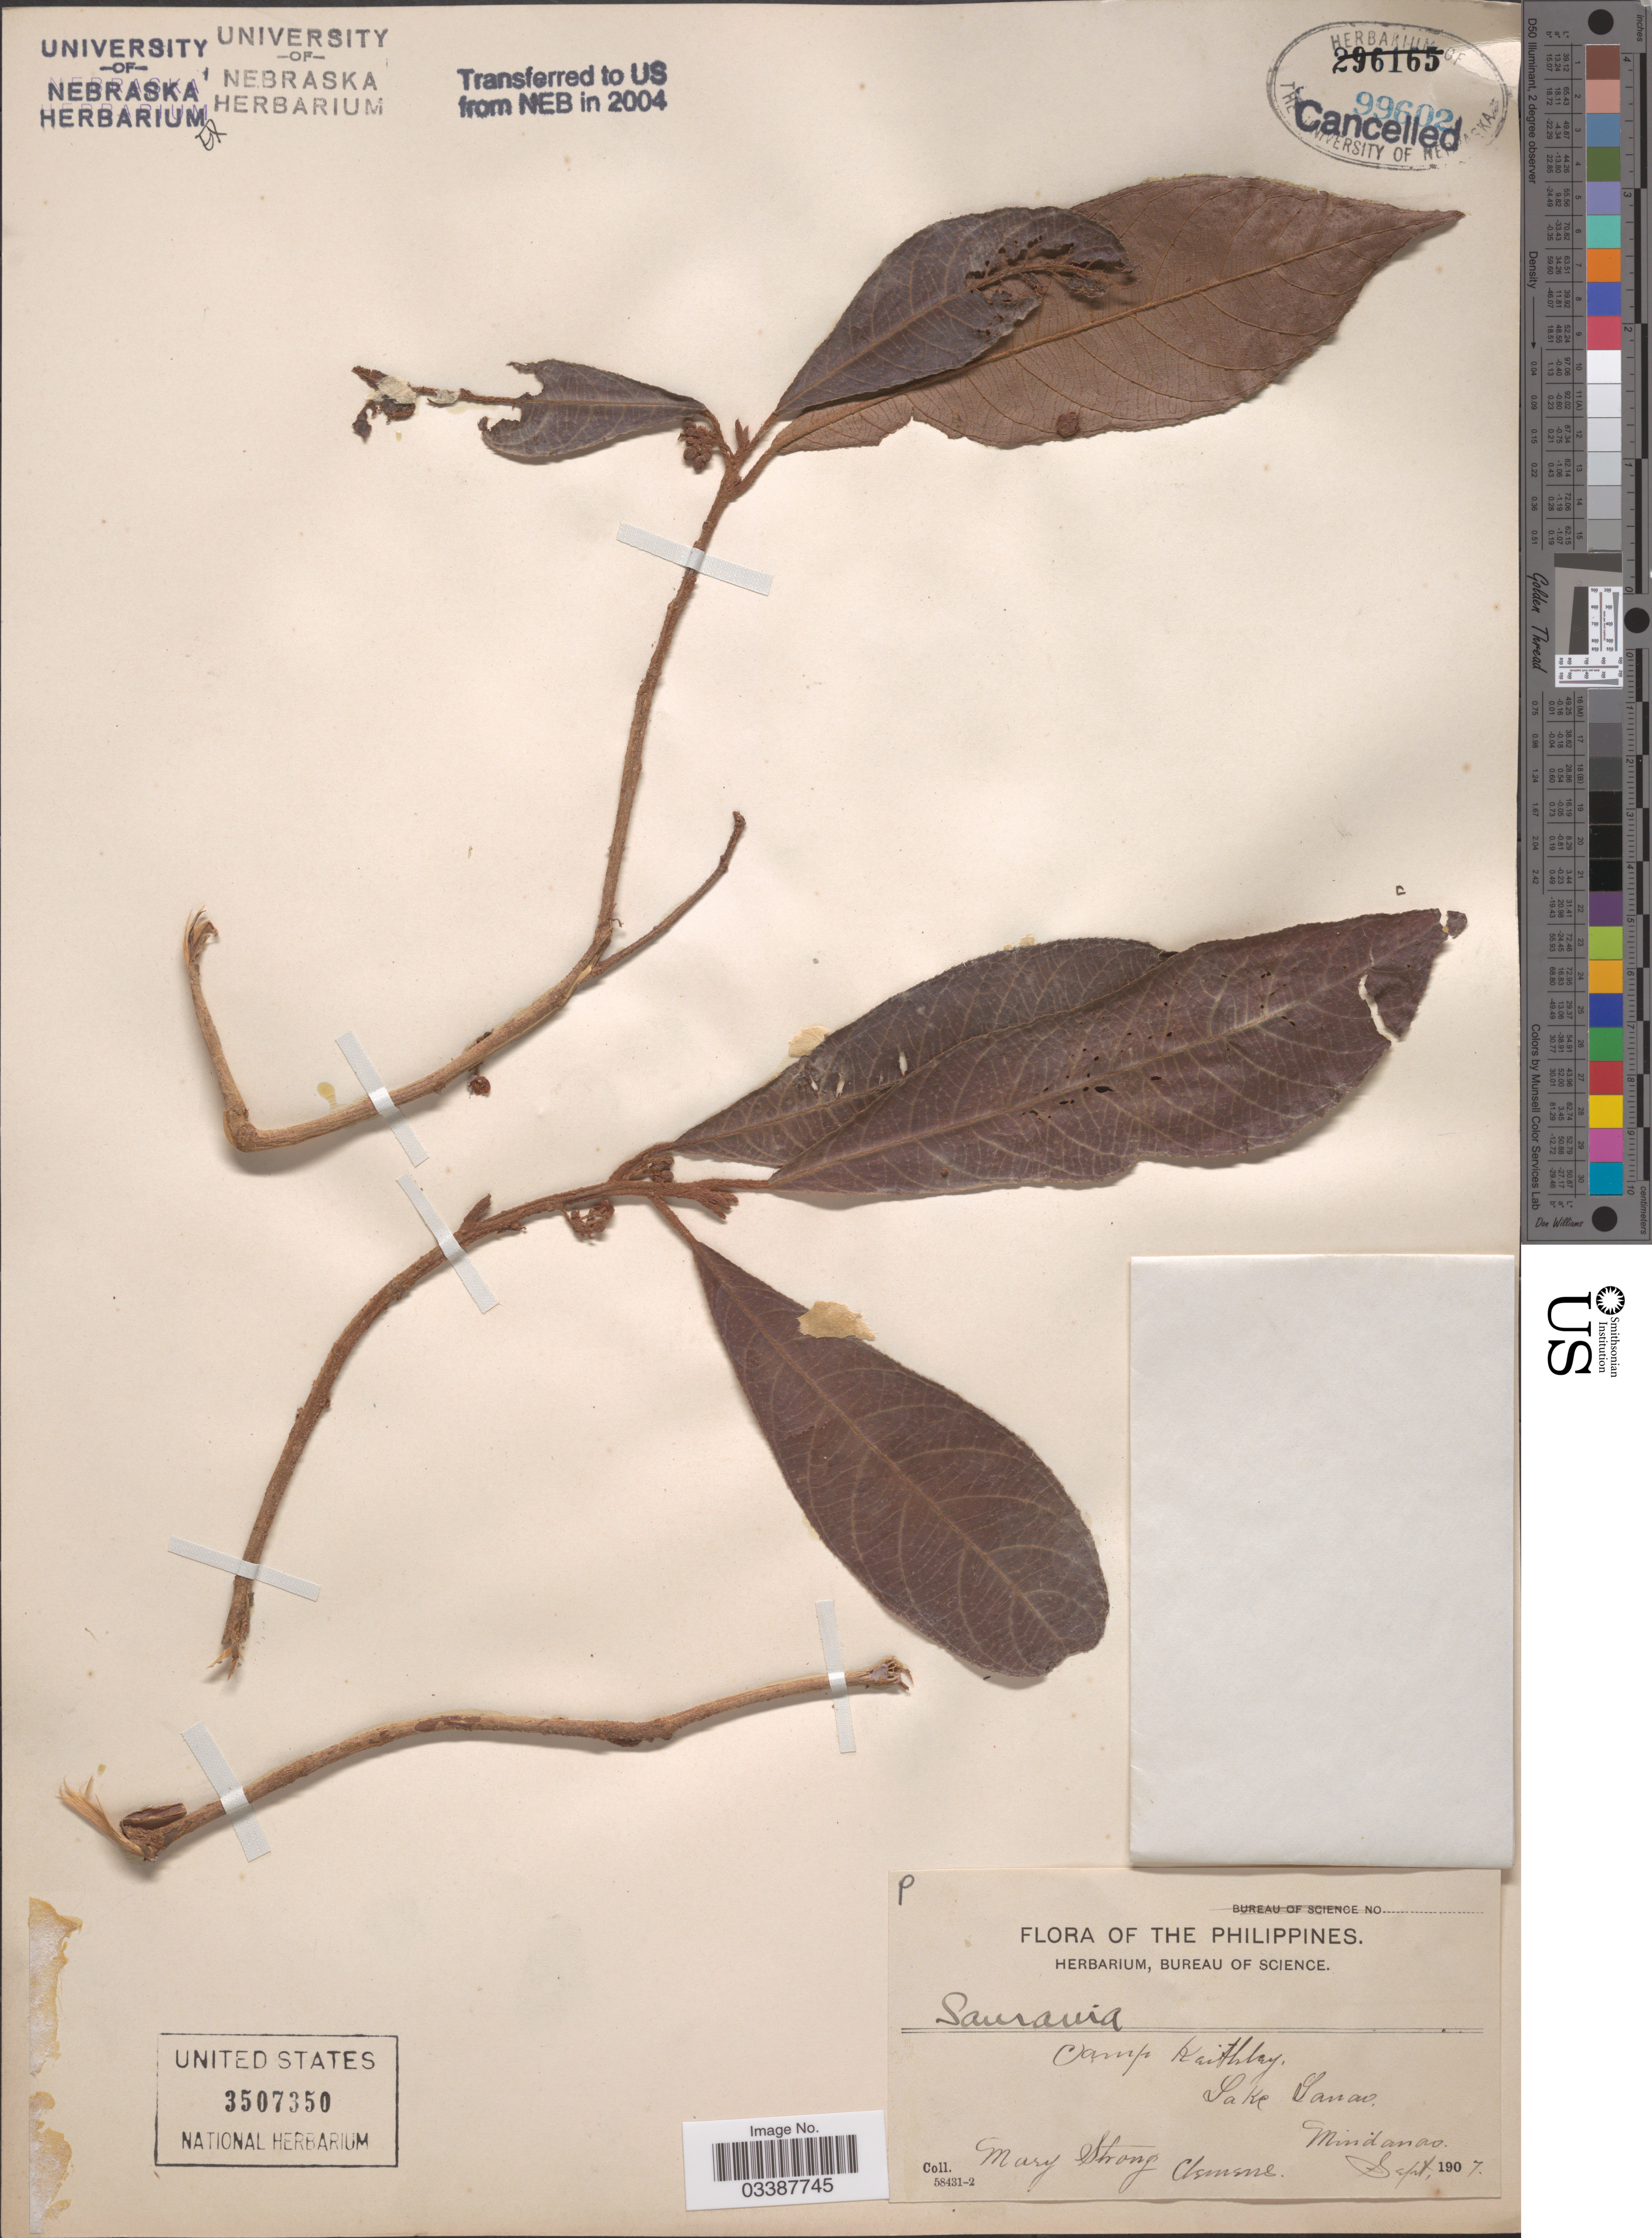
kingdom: Plantae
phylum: Tracheophyta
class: Magnoliopsida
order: Ericales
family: Actinidiaceae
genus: Saurauia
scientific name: Saurauia sp.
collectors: M. S. Clemens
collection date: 1907-09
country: Philippines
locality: Camp Keithley, Lake Lanao. Mindanao.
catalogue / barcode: US 3507350